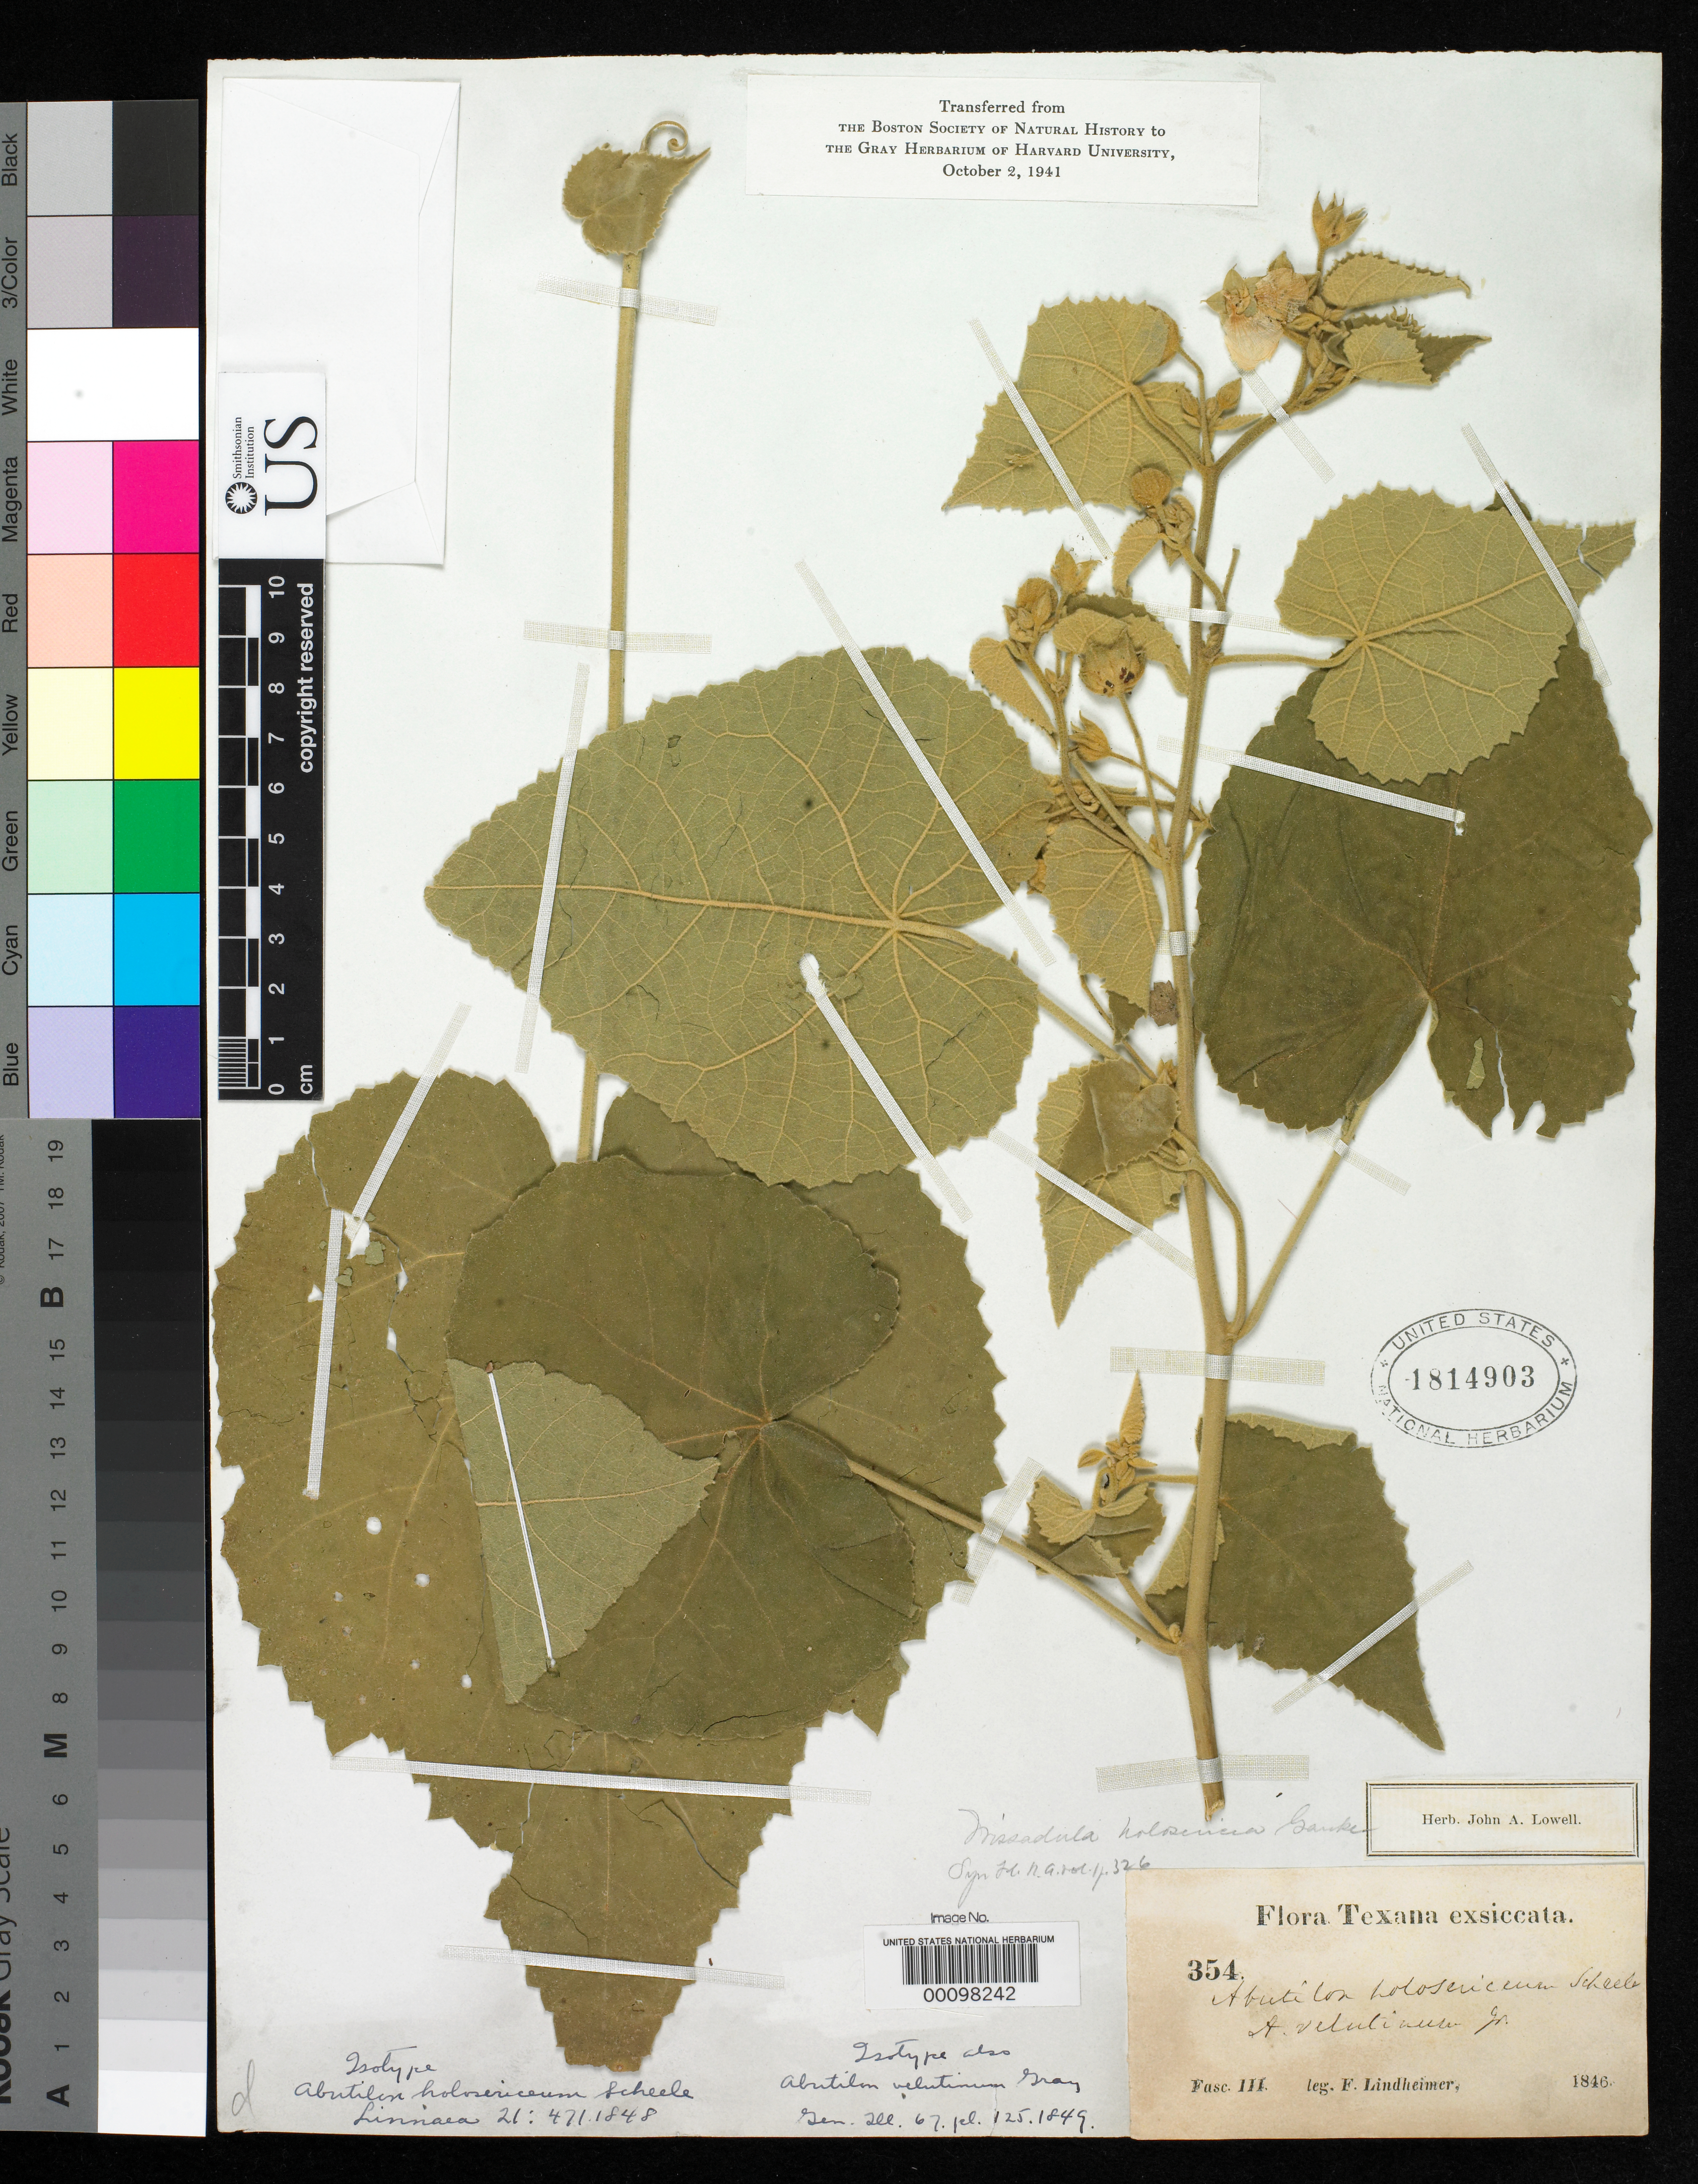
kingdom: Plantae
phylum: Tracheophyta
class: Magnoliopsida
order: Malvales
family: Malvaceae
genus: Abutilon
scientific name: Abutilon holosericeum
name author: Scheele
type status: Isotype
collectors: F. J. Lindheimer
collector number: III 354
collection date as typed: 1846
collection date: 1846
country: United States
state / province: Texas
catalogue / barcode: US 1814903